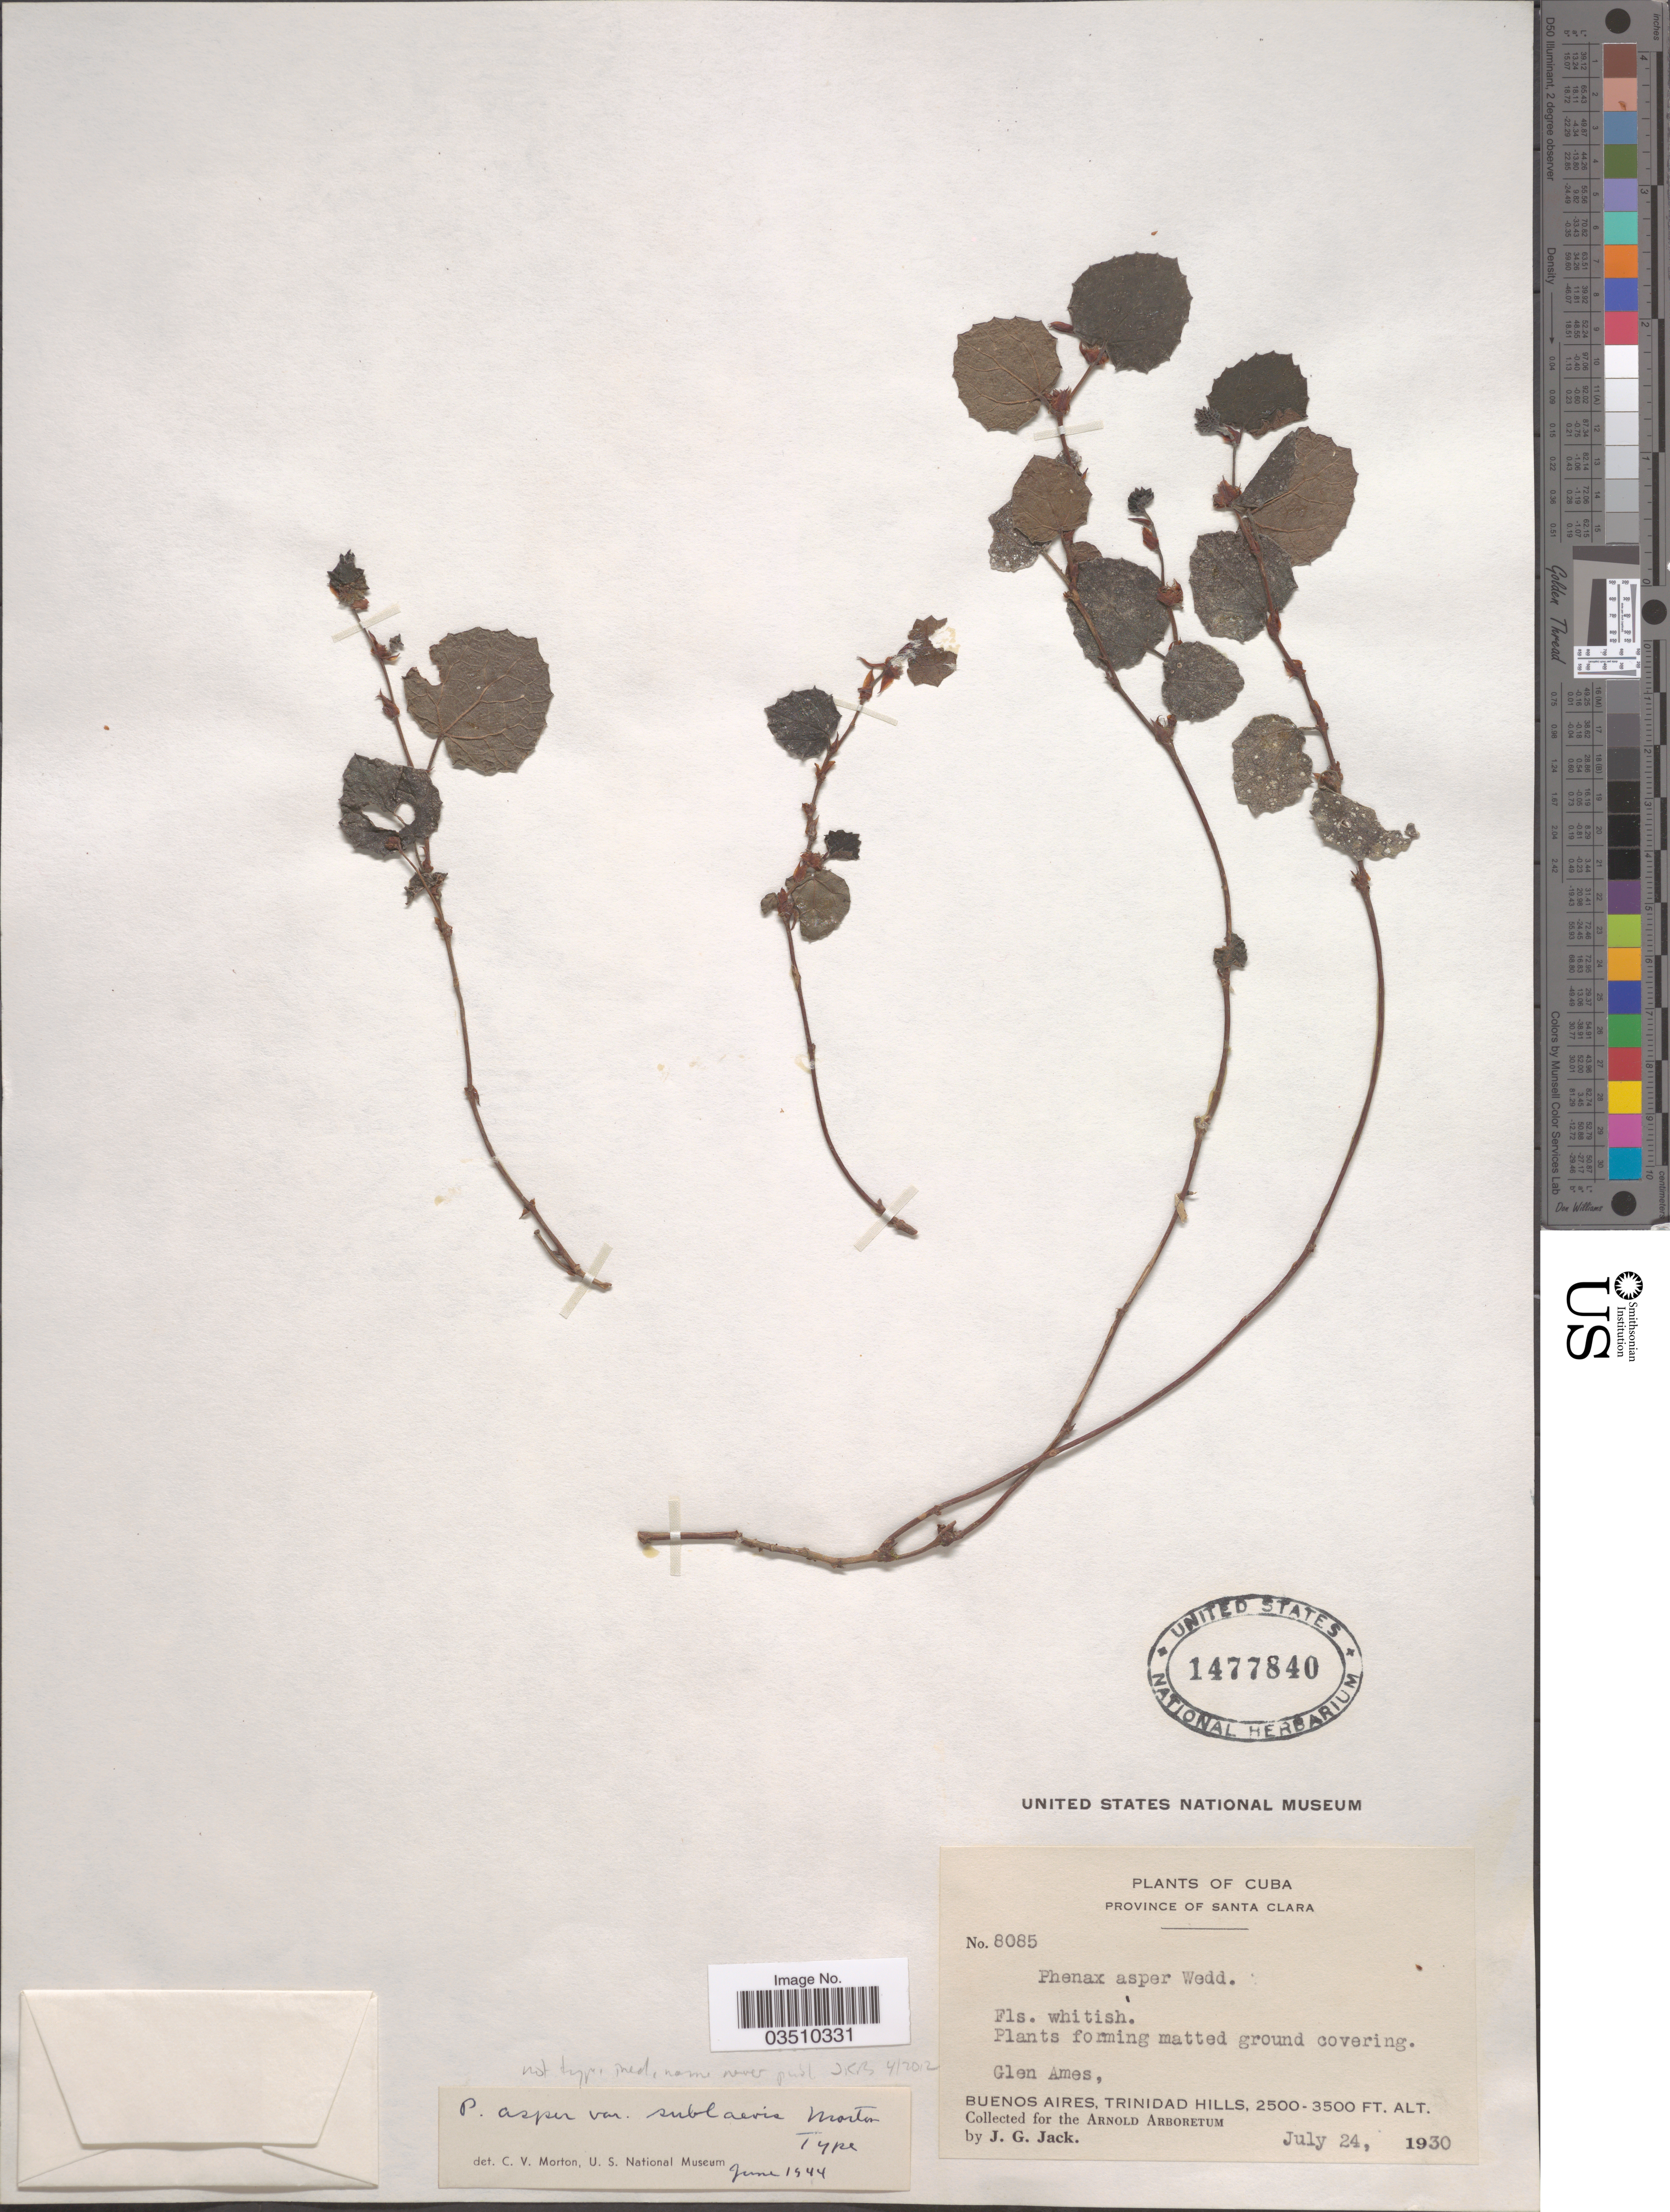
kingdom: Plantae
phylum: Tracheophyta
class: Magnoliopsida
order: Rosales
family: Urticaceae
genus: Phenax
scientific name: Phenax asper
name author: Wedd.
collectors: J. G. Jack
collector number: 8085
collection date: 1930-07-24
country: Cuba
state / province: Las Villas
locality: Province of Santa Clara. Glen Ames, Buenos Aires, Trinidad Hills.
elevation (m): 762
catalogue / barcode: US 1477840